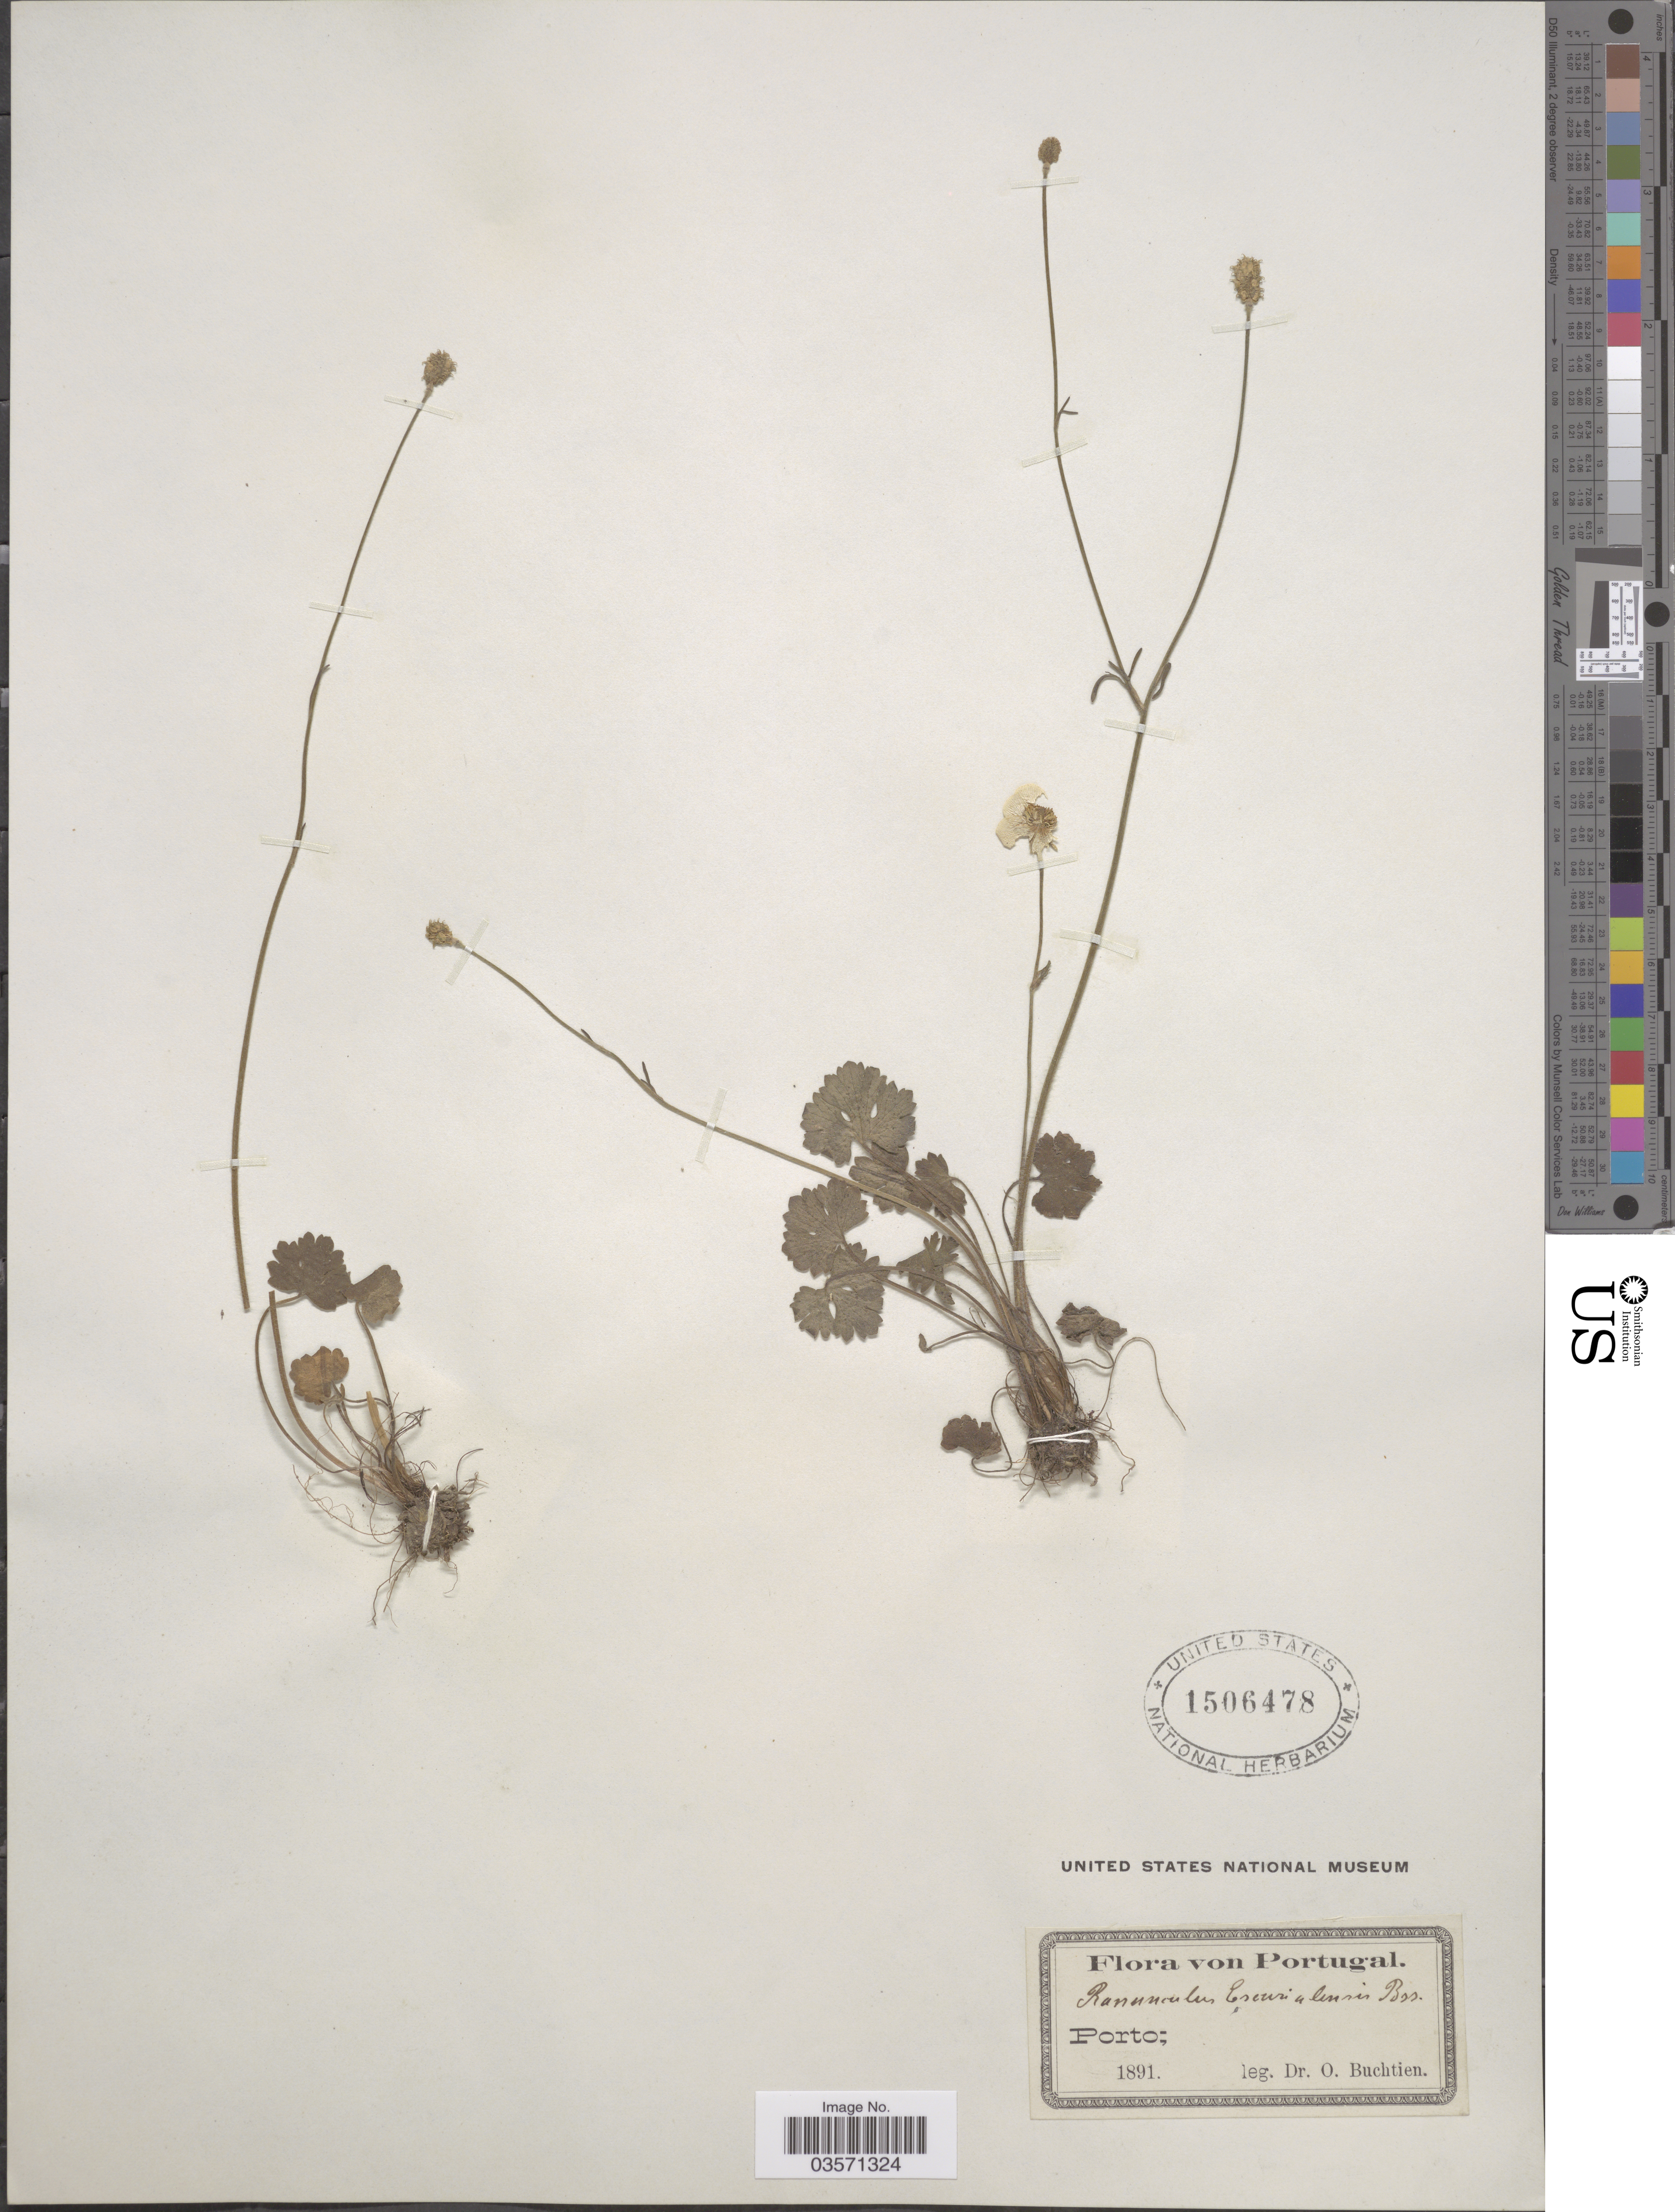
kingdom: Plantae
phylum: Tracheophyta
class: Magnoliopsida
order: Ranunculales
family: Ranunculaceae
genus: Ranunculus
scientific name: Ranunculus escurialensis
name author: Boiss. & Reut. ex Freyn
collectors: O. Buchtien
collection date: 1891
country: Portugal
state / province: Porto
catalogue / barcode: US 1506478